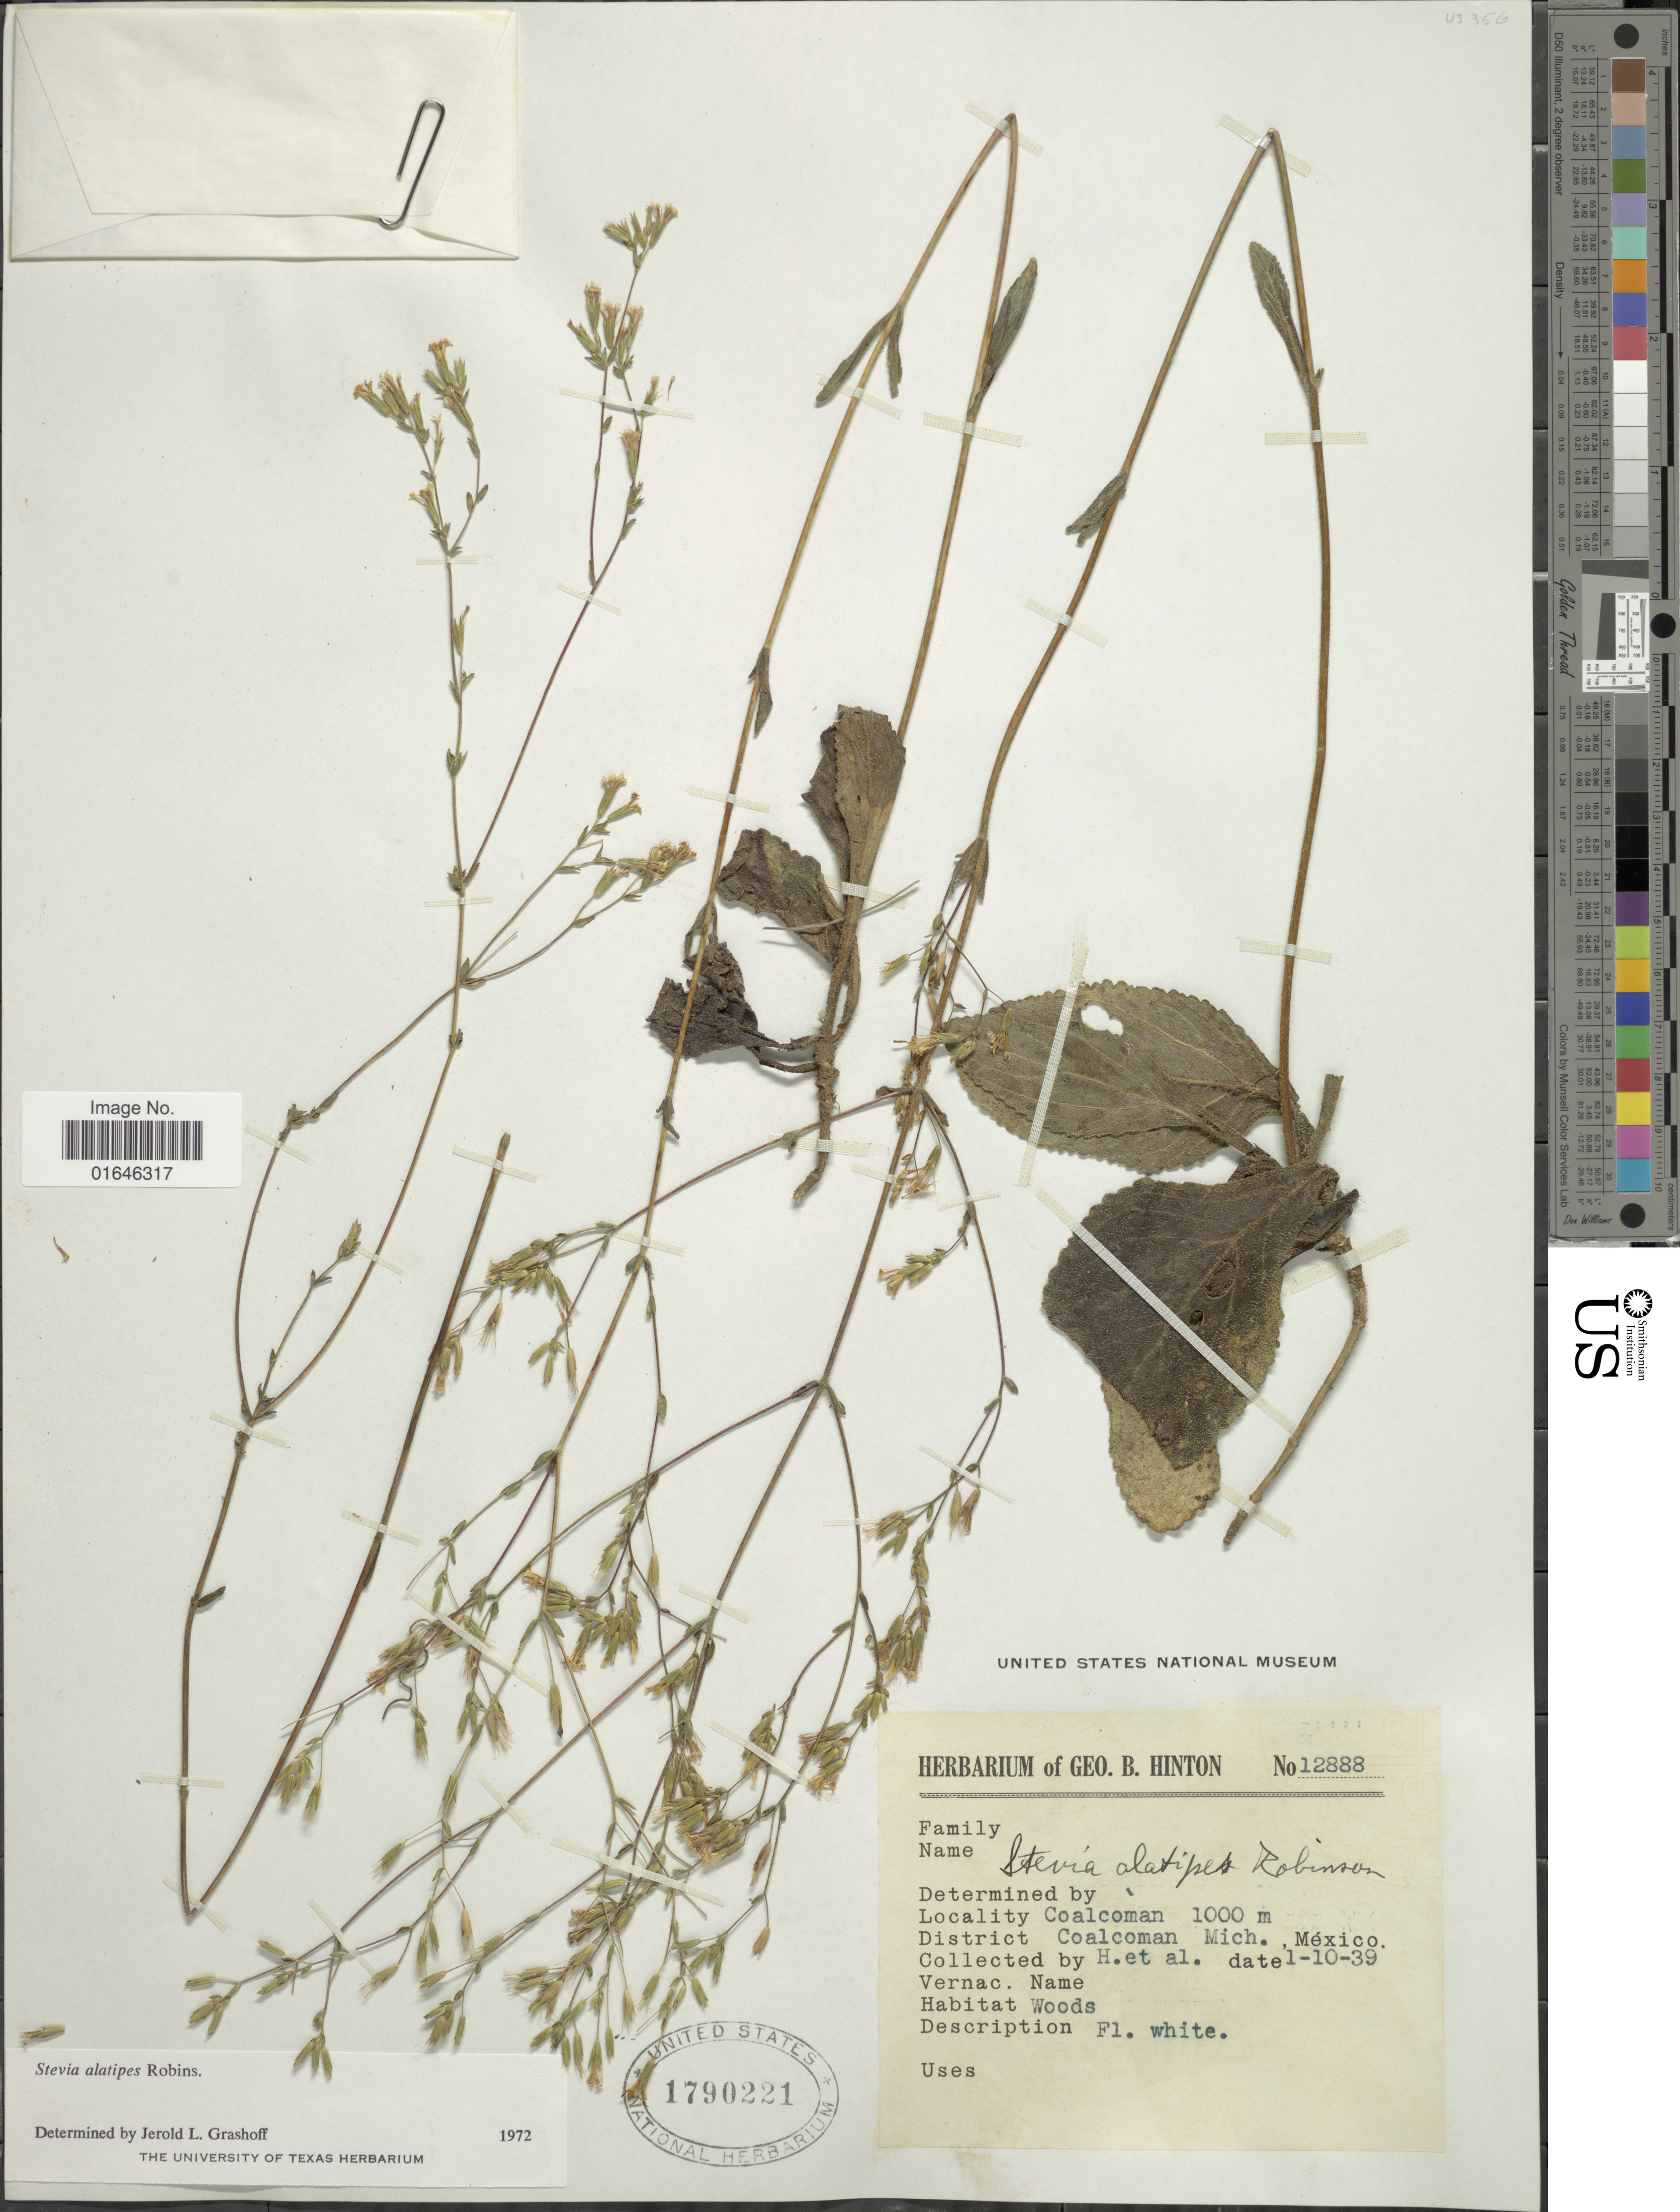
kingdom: Plantae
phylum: Tracheophyta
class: Magnoliopsida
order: Asterales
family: Asteraceae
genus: Stevia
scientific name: Stevia alatipes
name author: B.L. Rob.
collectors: G. B. Hinton & et al.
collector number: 12888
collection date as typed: Transcribed d/m/y: 1/10/39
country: Mexico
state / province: Michoacán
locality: Coalcoman, District Coalcoman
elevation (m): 1000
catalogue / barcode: US 1790221